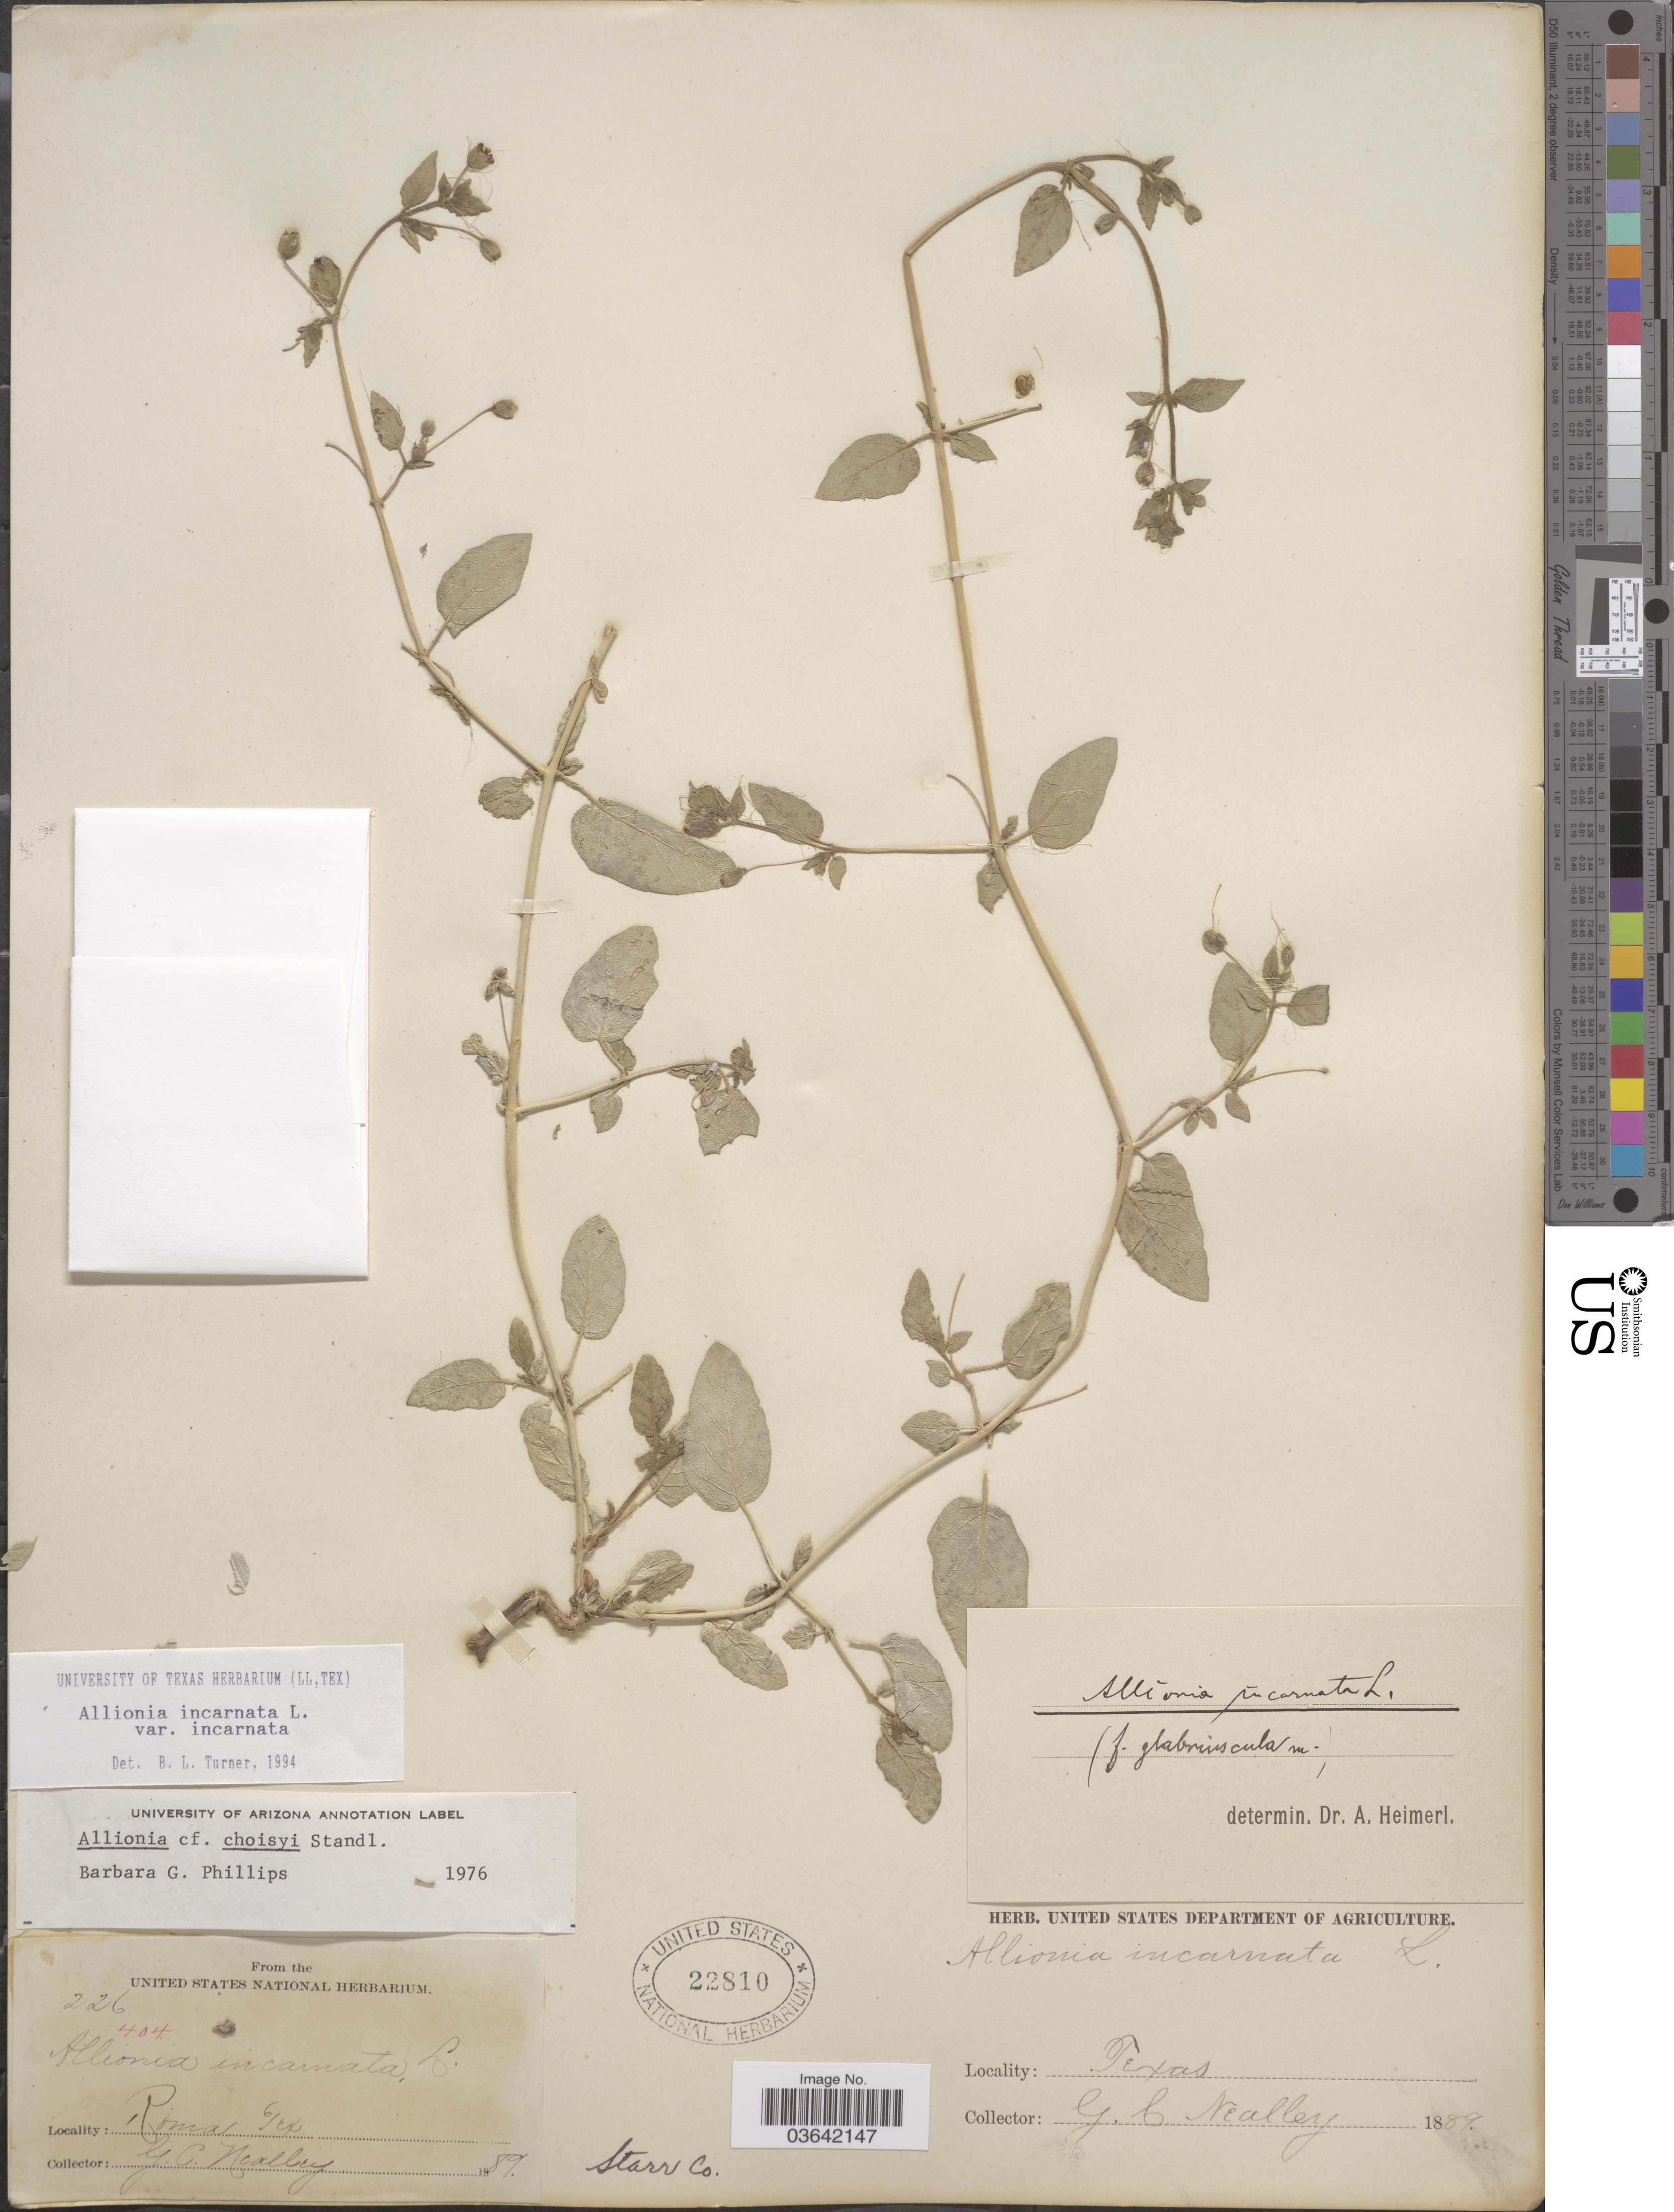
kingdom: Plantae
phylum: Tracheophyta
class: Magnoliopsida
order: Caryophyllales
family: Nyctaginaceae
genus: Allionia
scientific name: Allionia incarnata var. incarnata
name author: L.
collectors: G. C. Nealley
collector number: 226/404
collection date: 1889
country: United States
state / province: Texas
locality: Roma. Starr Co.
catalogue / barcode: US 22810